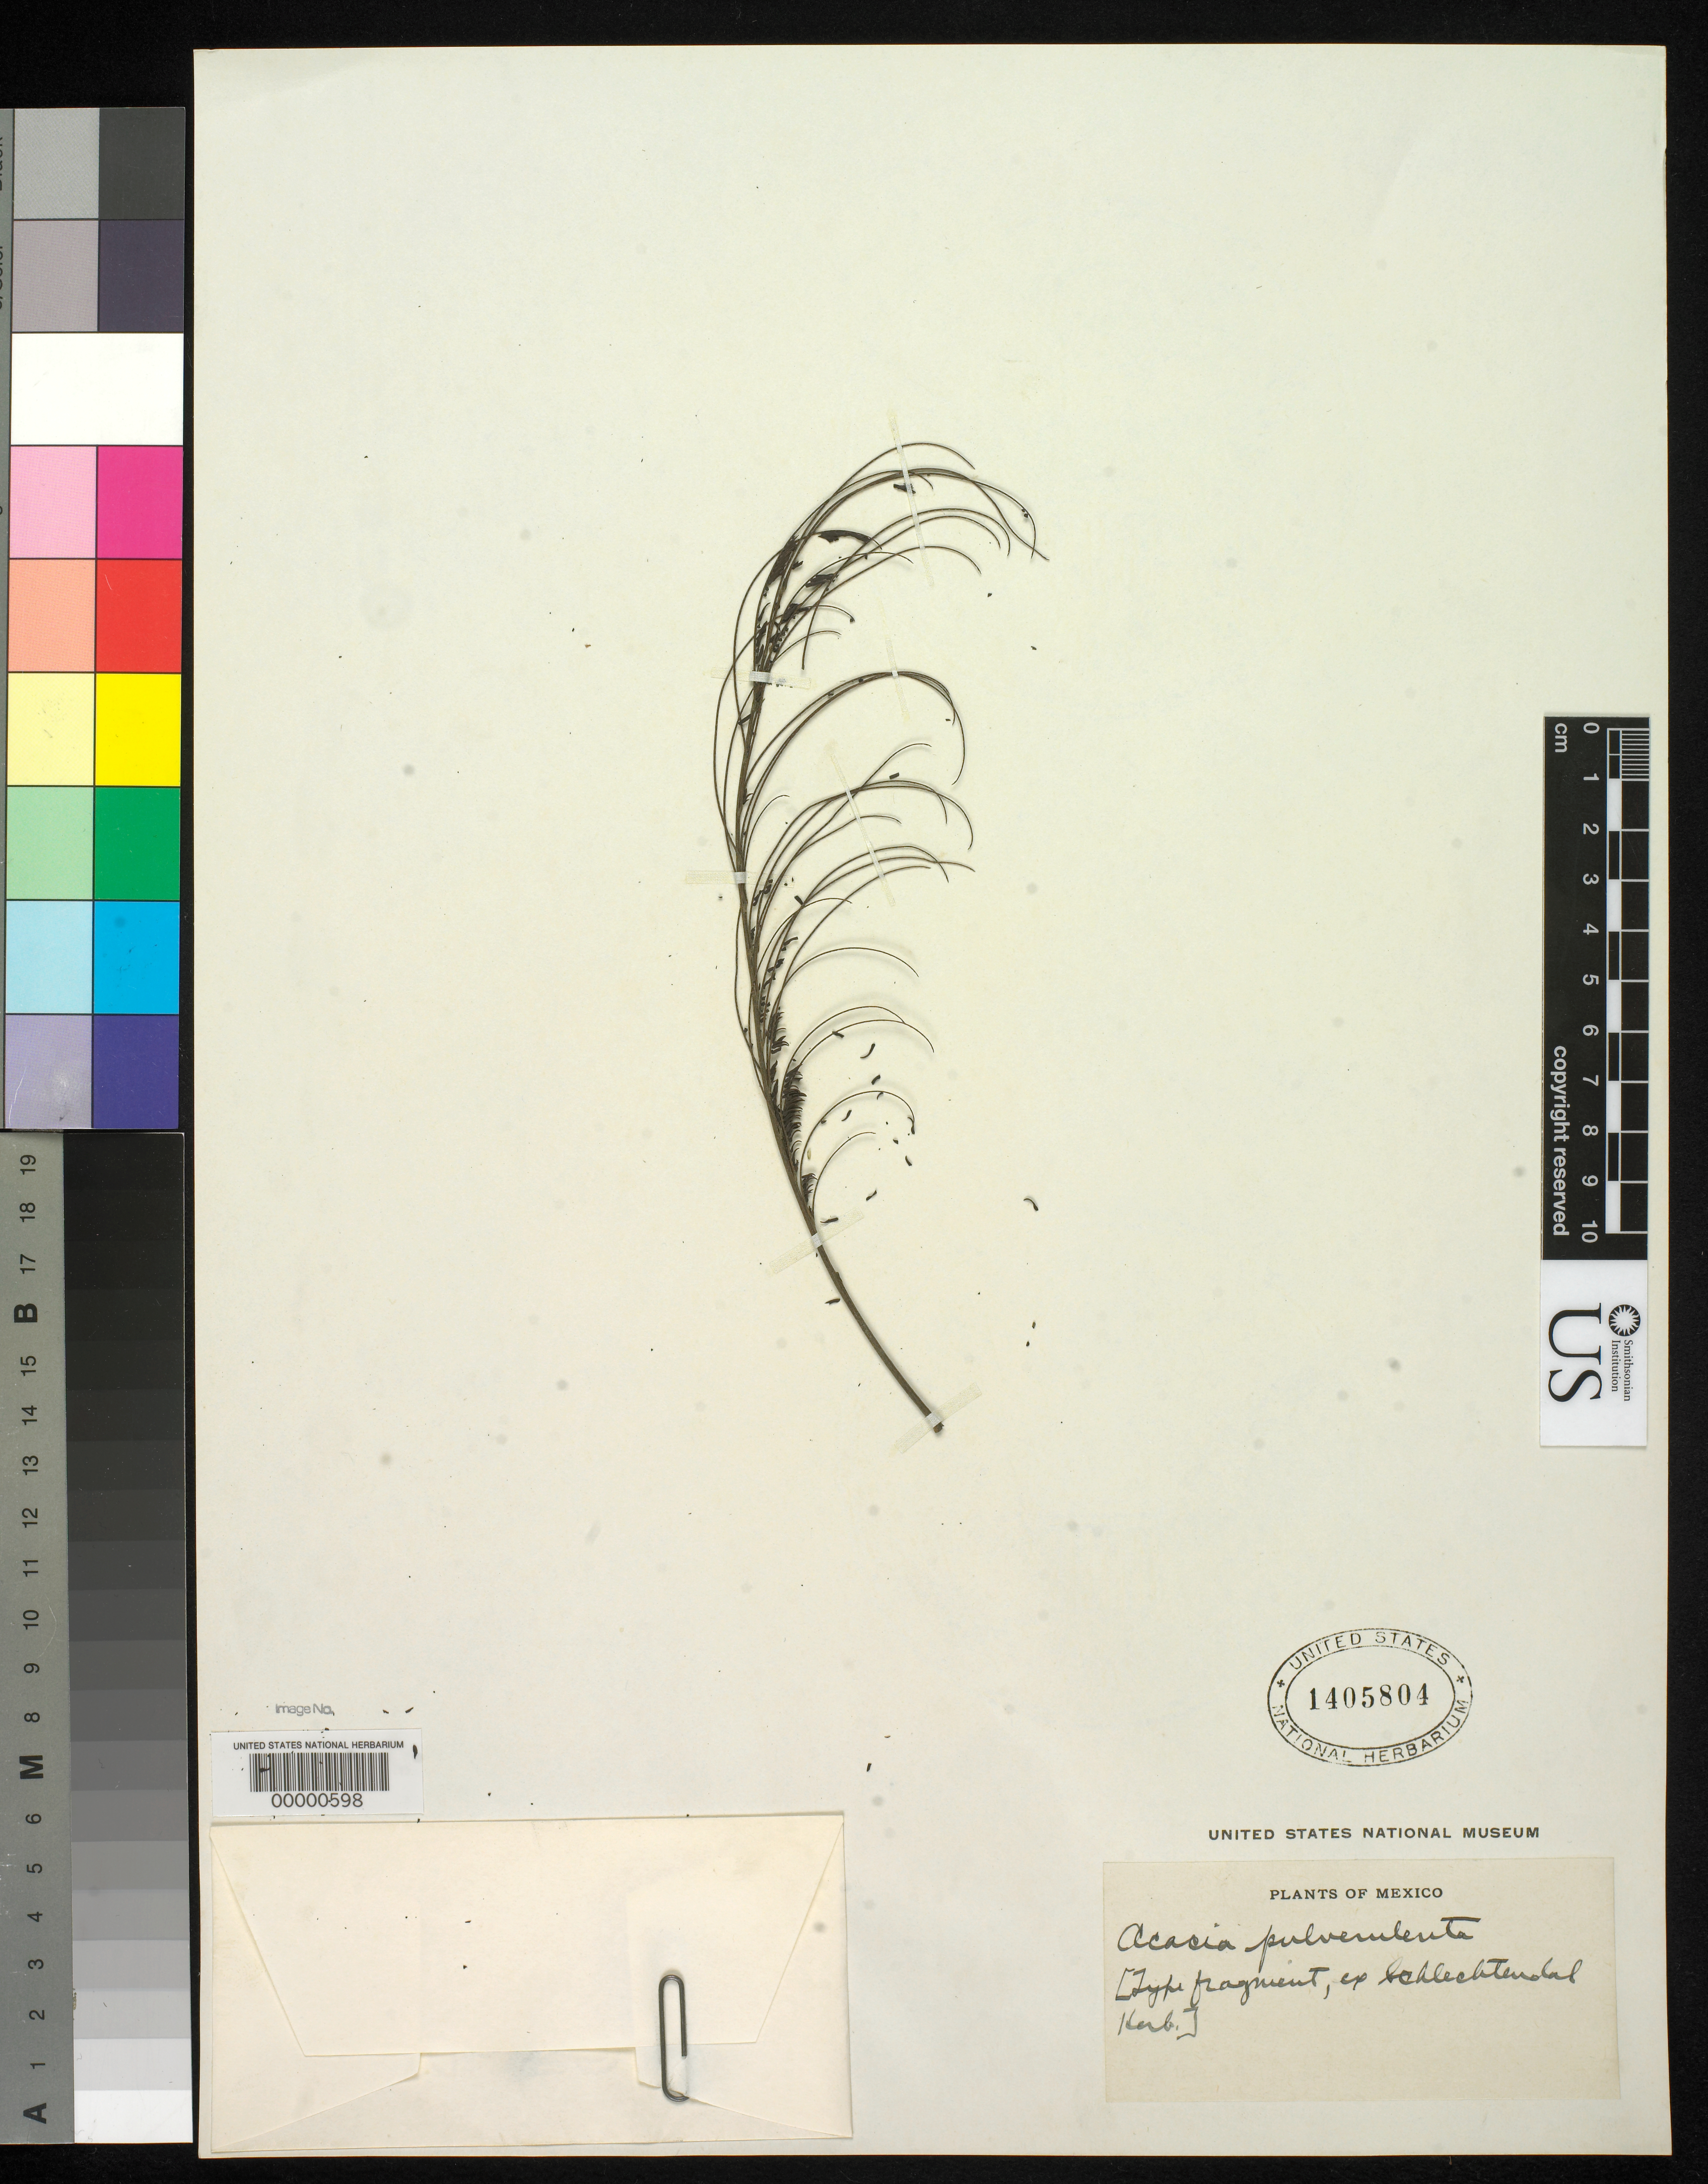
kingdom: Plantae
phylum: Tracheophyta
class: Magnoliopsida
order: Fabales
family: Fabaceae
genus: Acacia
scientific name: Acacia pulverulenta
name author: Schltdl.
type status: Type Material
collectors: C. J. W. Schiede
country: Mexico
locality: E of Monserrat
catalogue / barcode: US 1405804